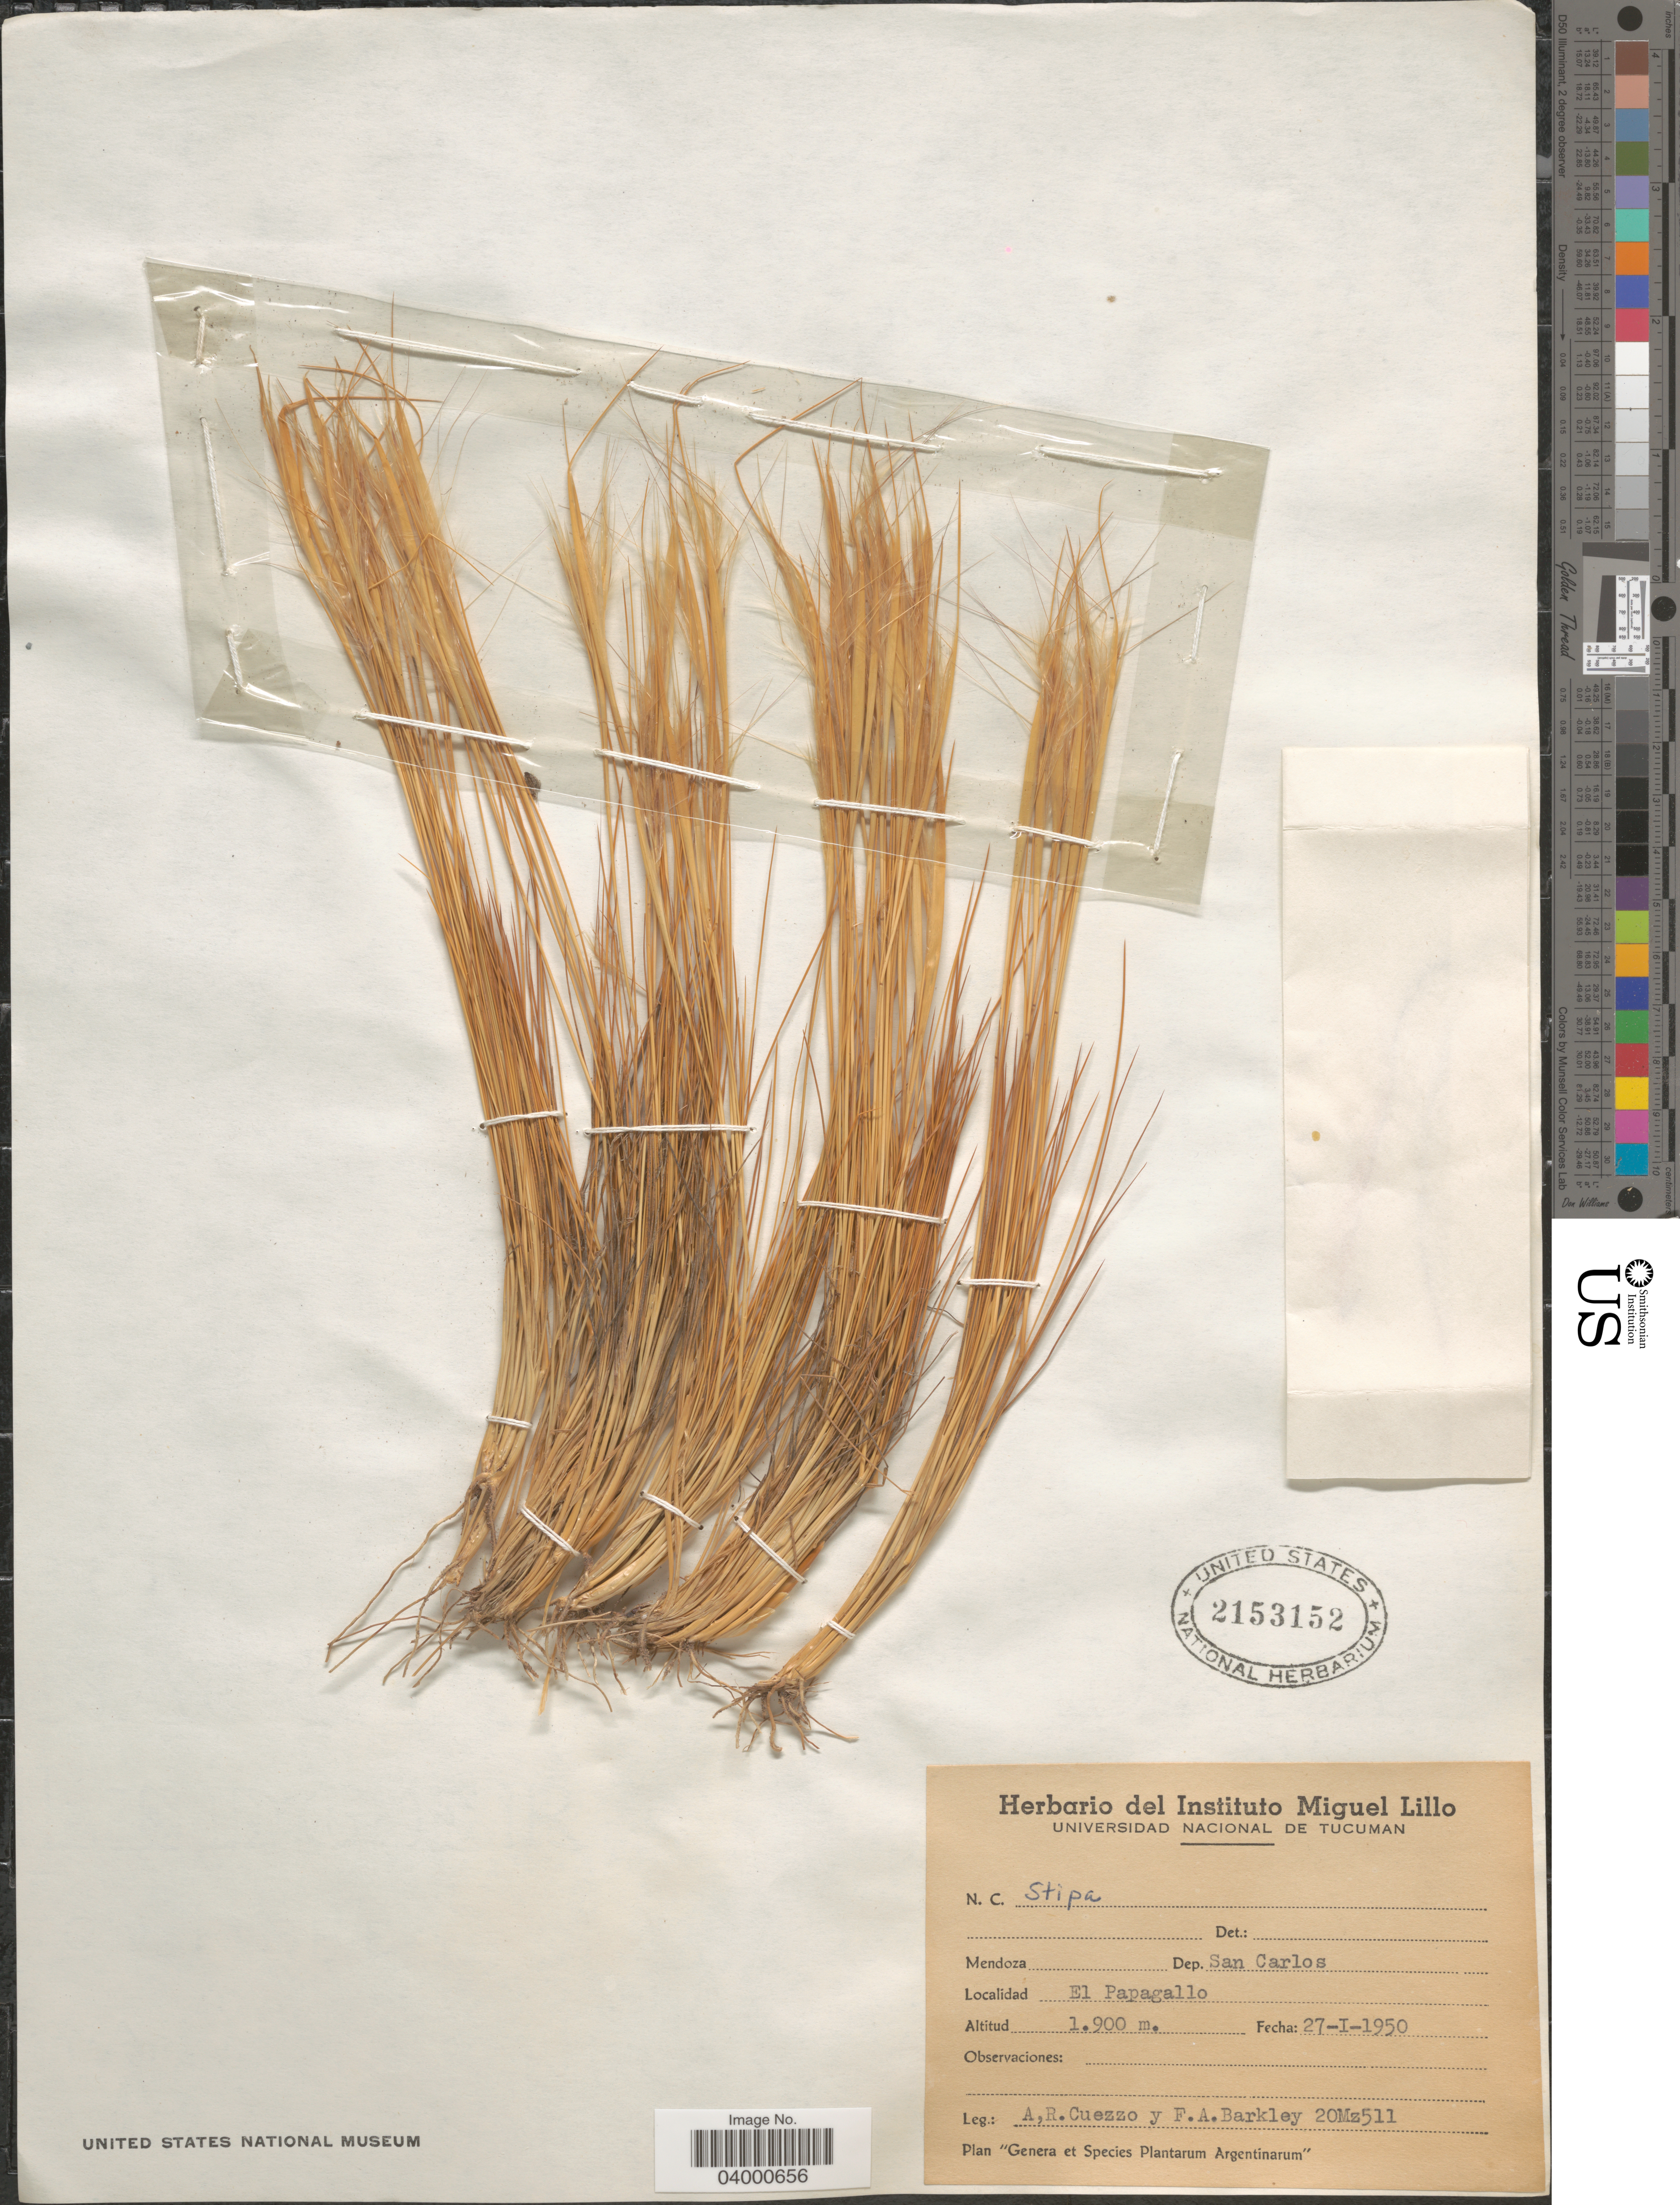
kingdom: Plantae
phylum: Tracheophyta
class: Liliopsida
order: Poales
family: Poaceae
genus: Pappostipa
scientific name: Pappostipa sp.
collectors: A. Cuezzo & F. A. Barkley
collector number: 20Mz511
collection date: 1950-01-27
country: Argentina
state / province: Mendoza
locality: Dep. San Carlos. El Papagallo.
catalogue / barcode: US 2153152